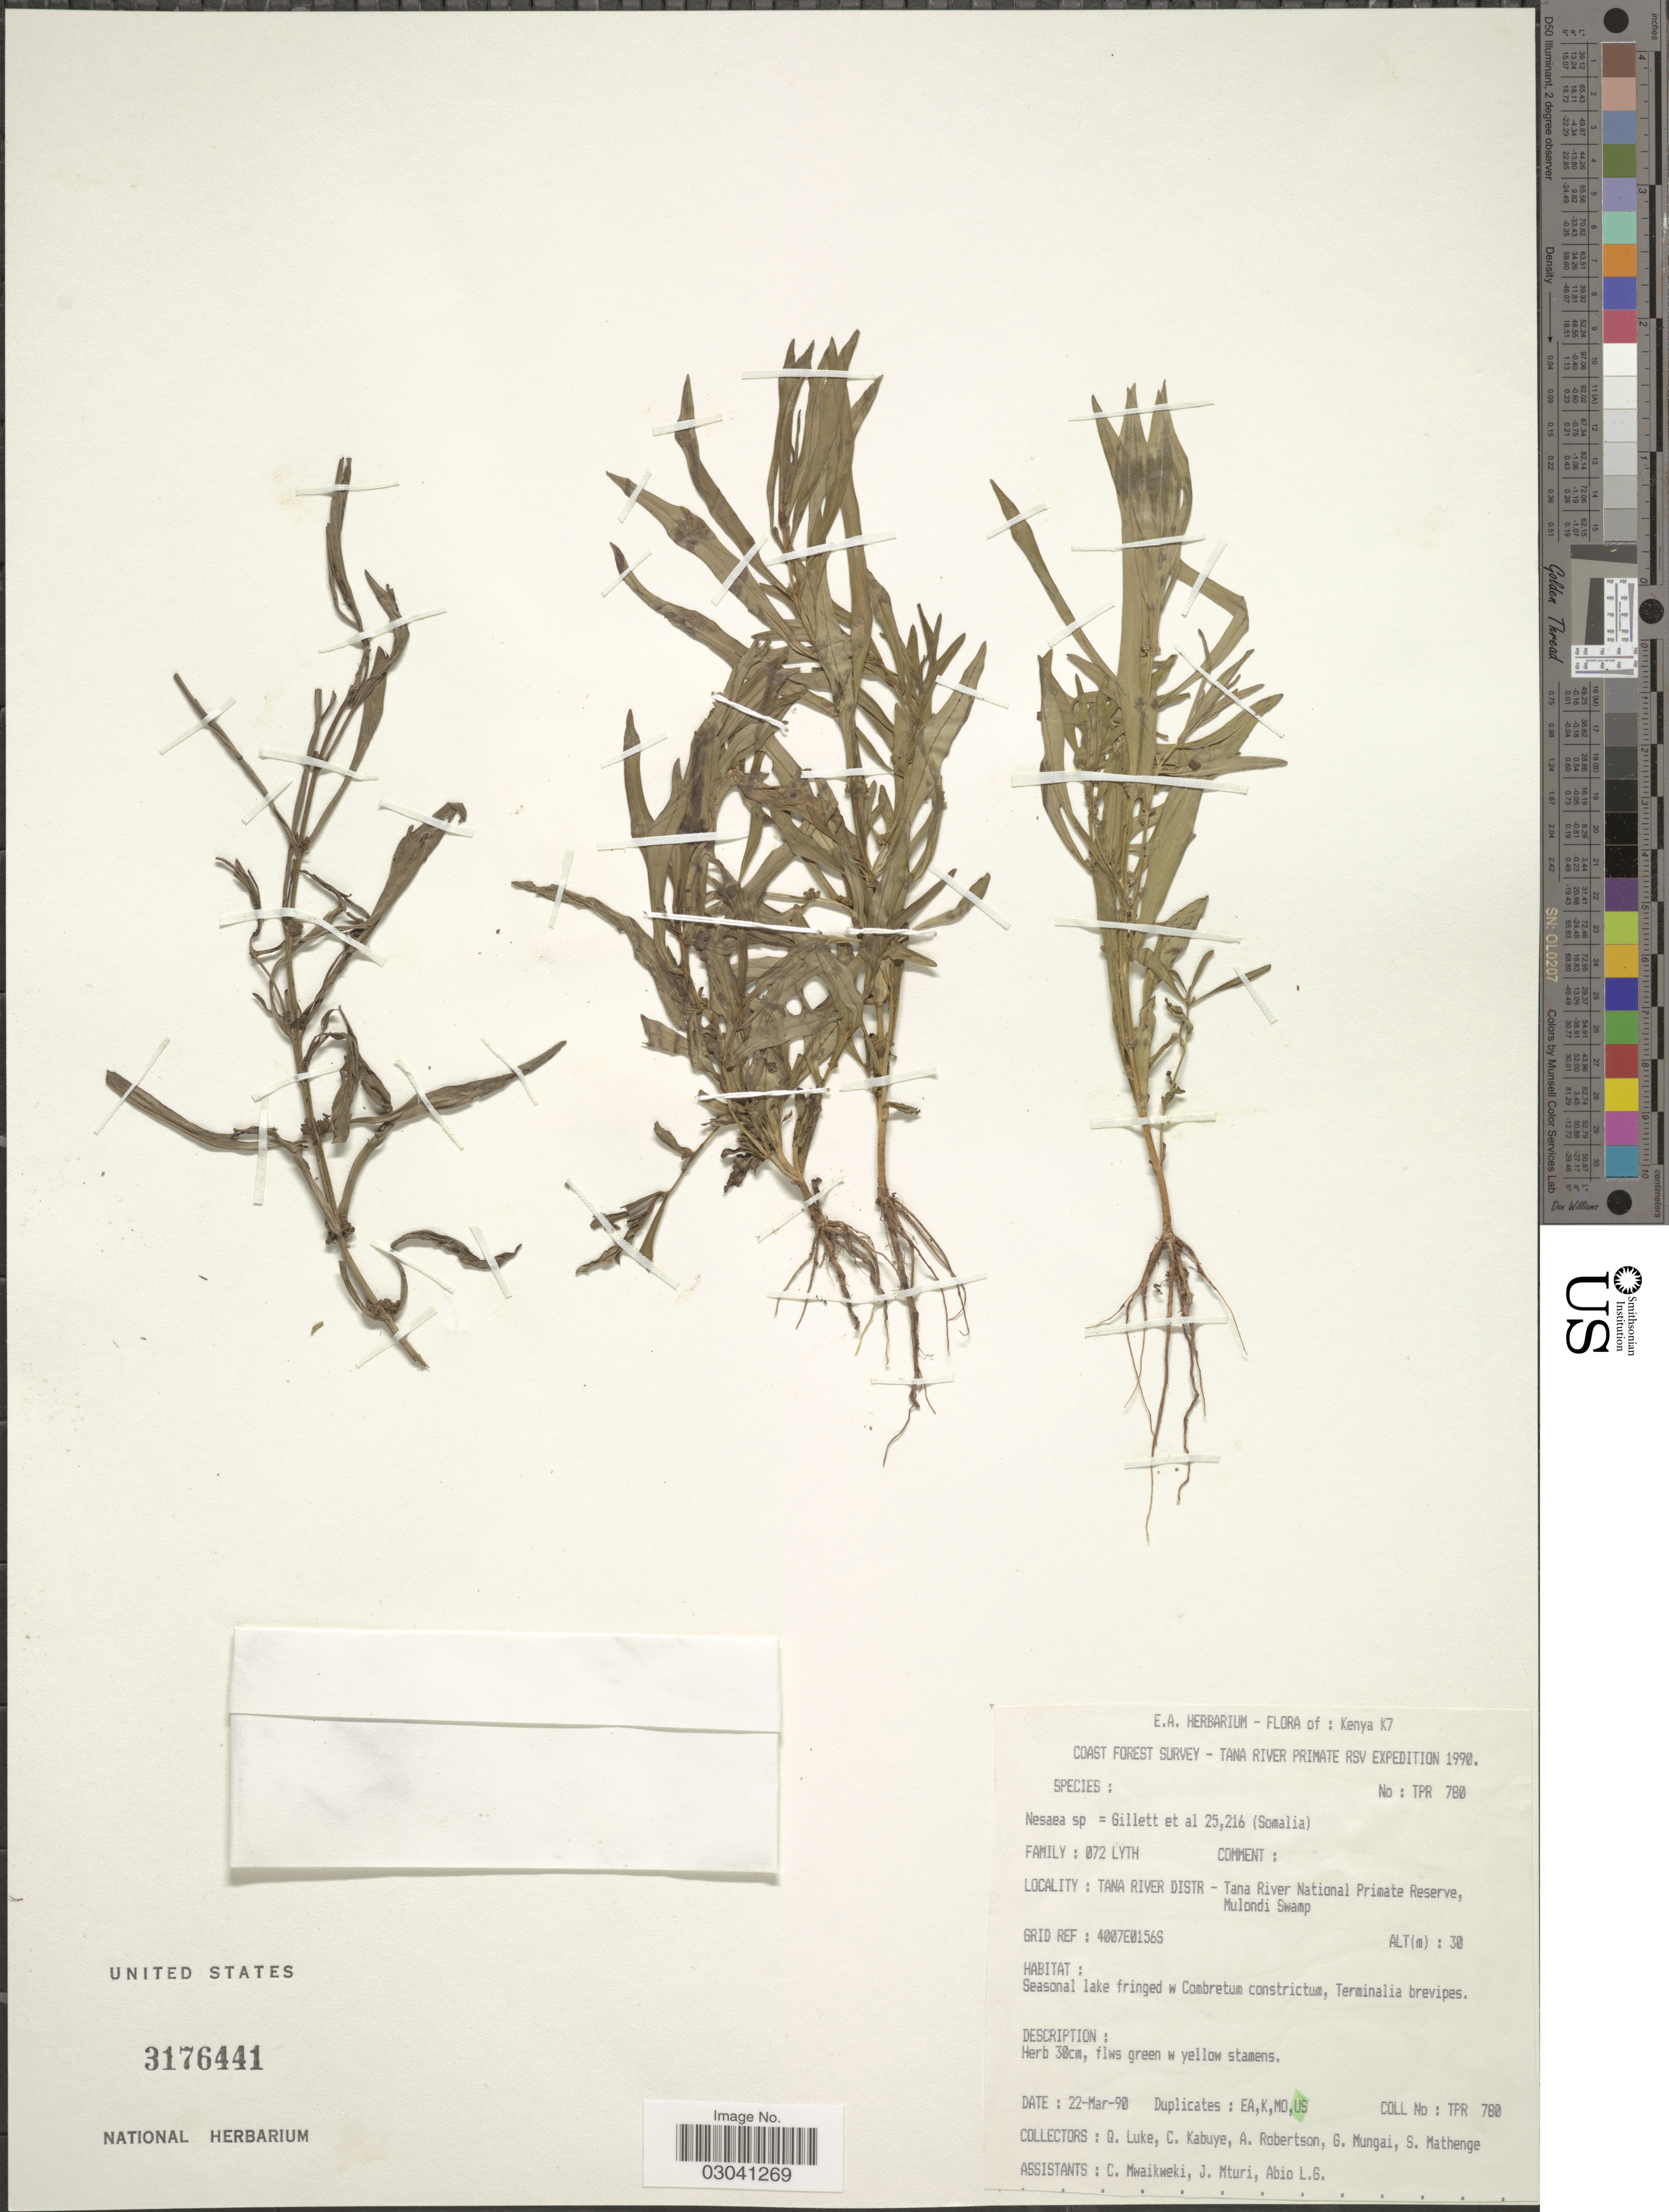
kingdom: Plantae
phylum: Tracheophyta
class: Magnoliopsida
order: Myrtales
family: Lythraceae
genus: Ammannia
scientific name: Ammannia sp.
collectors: Q. Luke, C. Kabuye, A. Robertson, G. Mungai & et al.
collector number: TPR780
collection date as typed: Transcribed d/m/y: 22/3/90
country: Kenya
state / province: Tana River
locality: K7, Tana River Distr - Tana River National Primate Reserve, Mulondi Swamp.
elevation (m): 30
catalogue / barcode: US 3176441